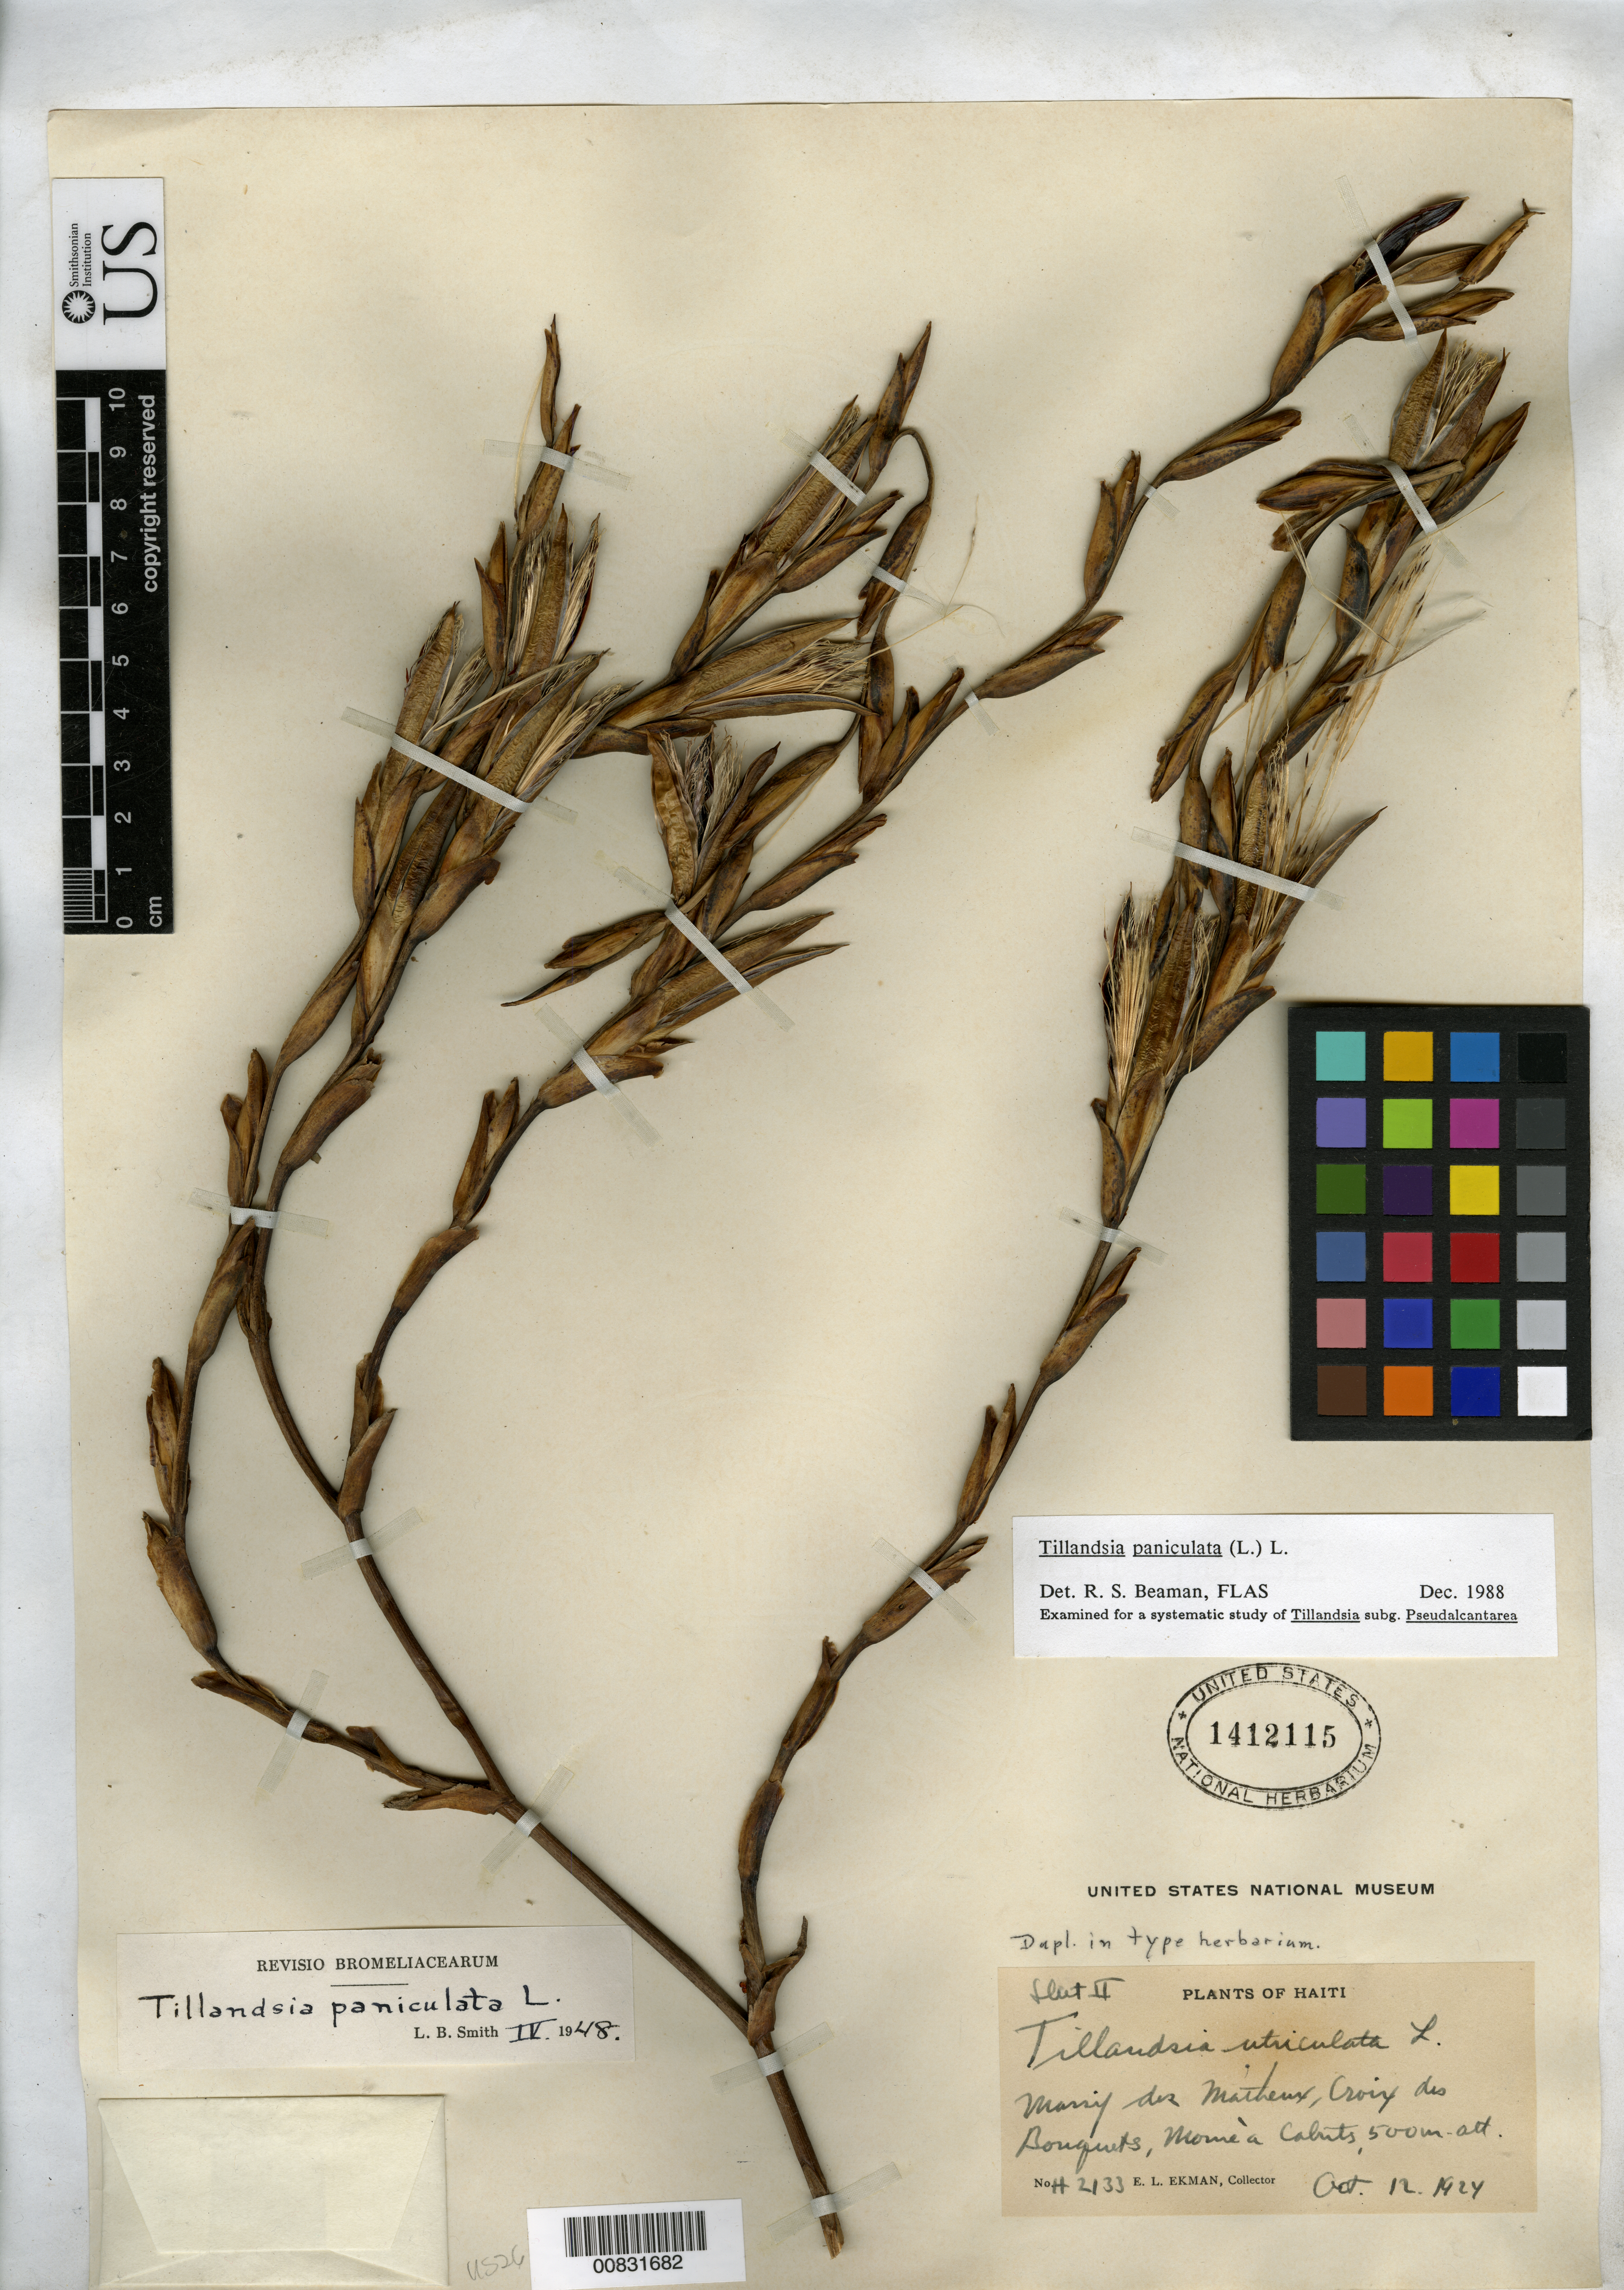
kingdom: Plantae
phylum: Tracheophyta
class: Liliopsida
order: Poales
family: Bromeliaceae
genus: Tillandsia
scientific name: Tillandsia ekmanii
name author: Harms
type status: Syntype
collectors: E. L. Ekman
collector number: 2133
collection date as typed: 12 Oct 1924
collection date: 1924-10-12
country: Haiti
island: Hispaniola Island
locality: Massif des Matheux, Croix des Bouquets, Morne à Cabrits.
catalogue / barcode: US 1412115